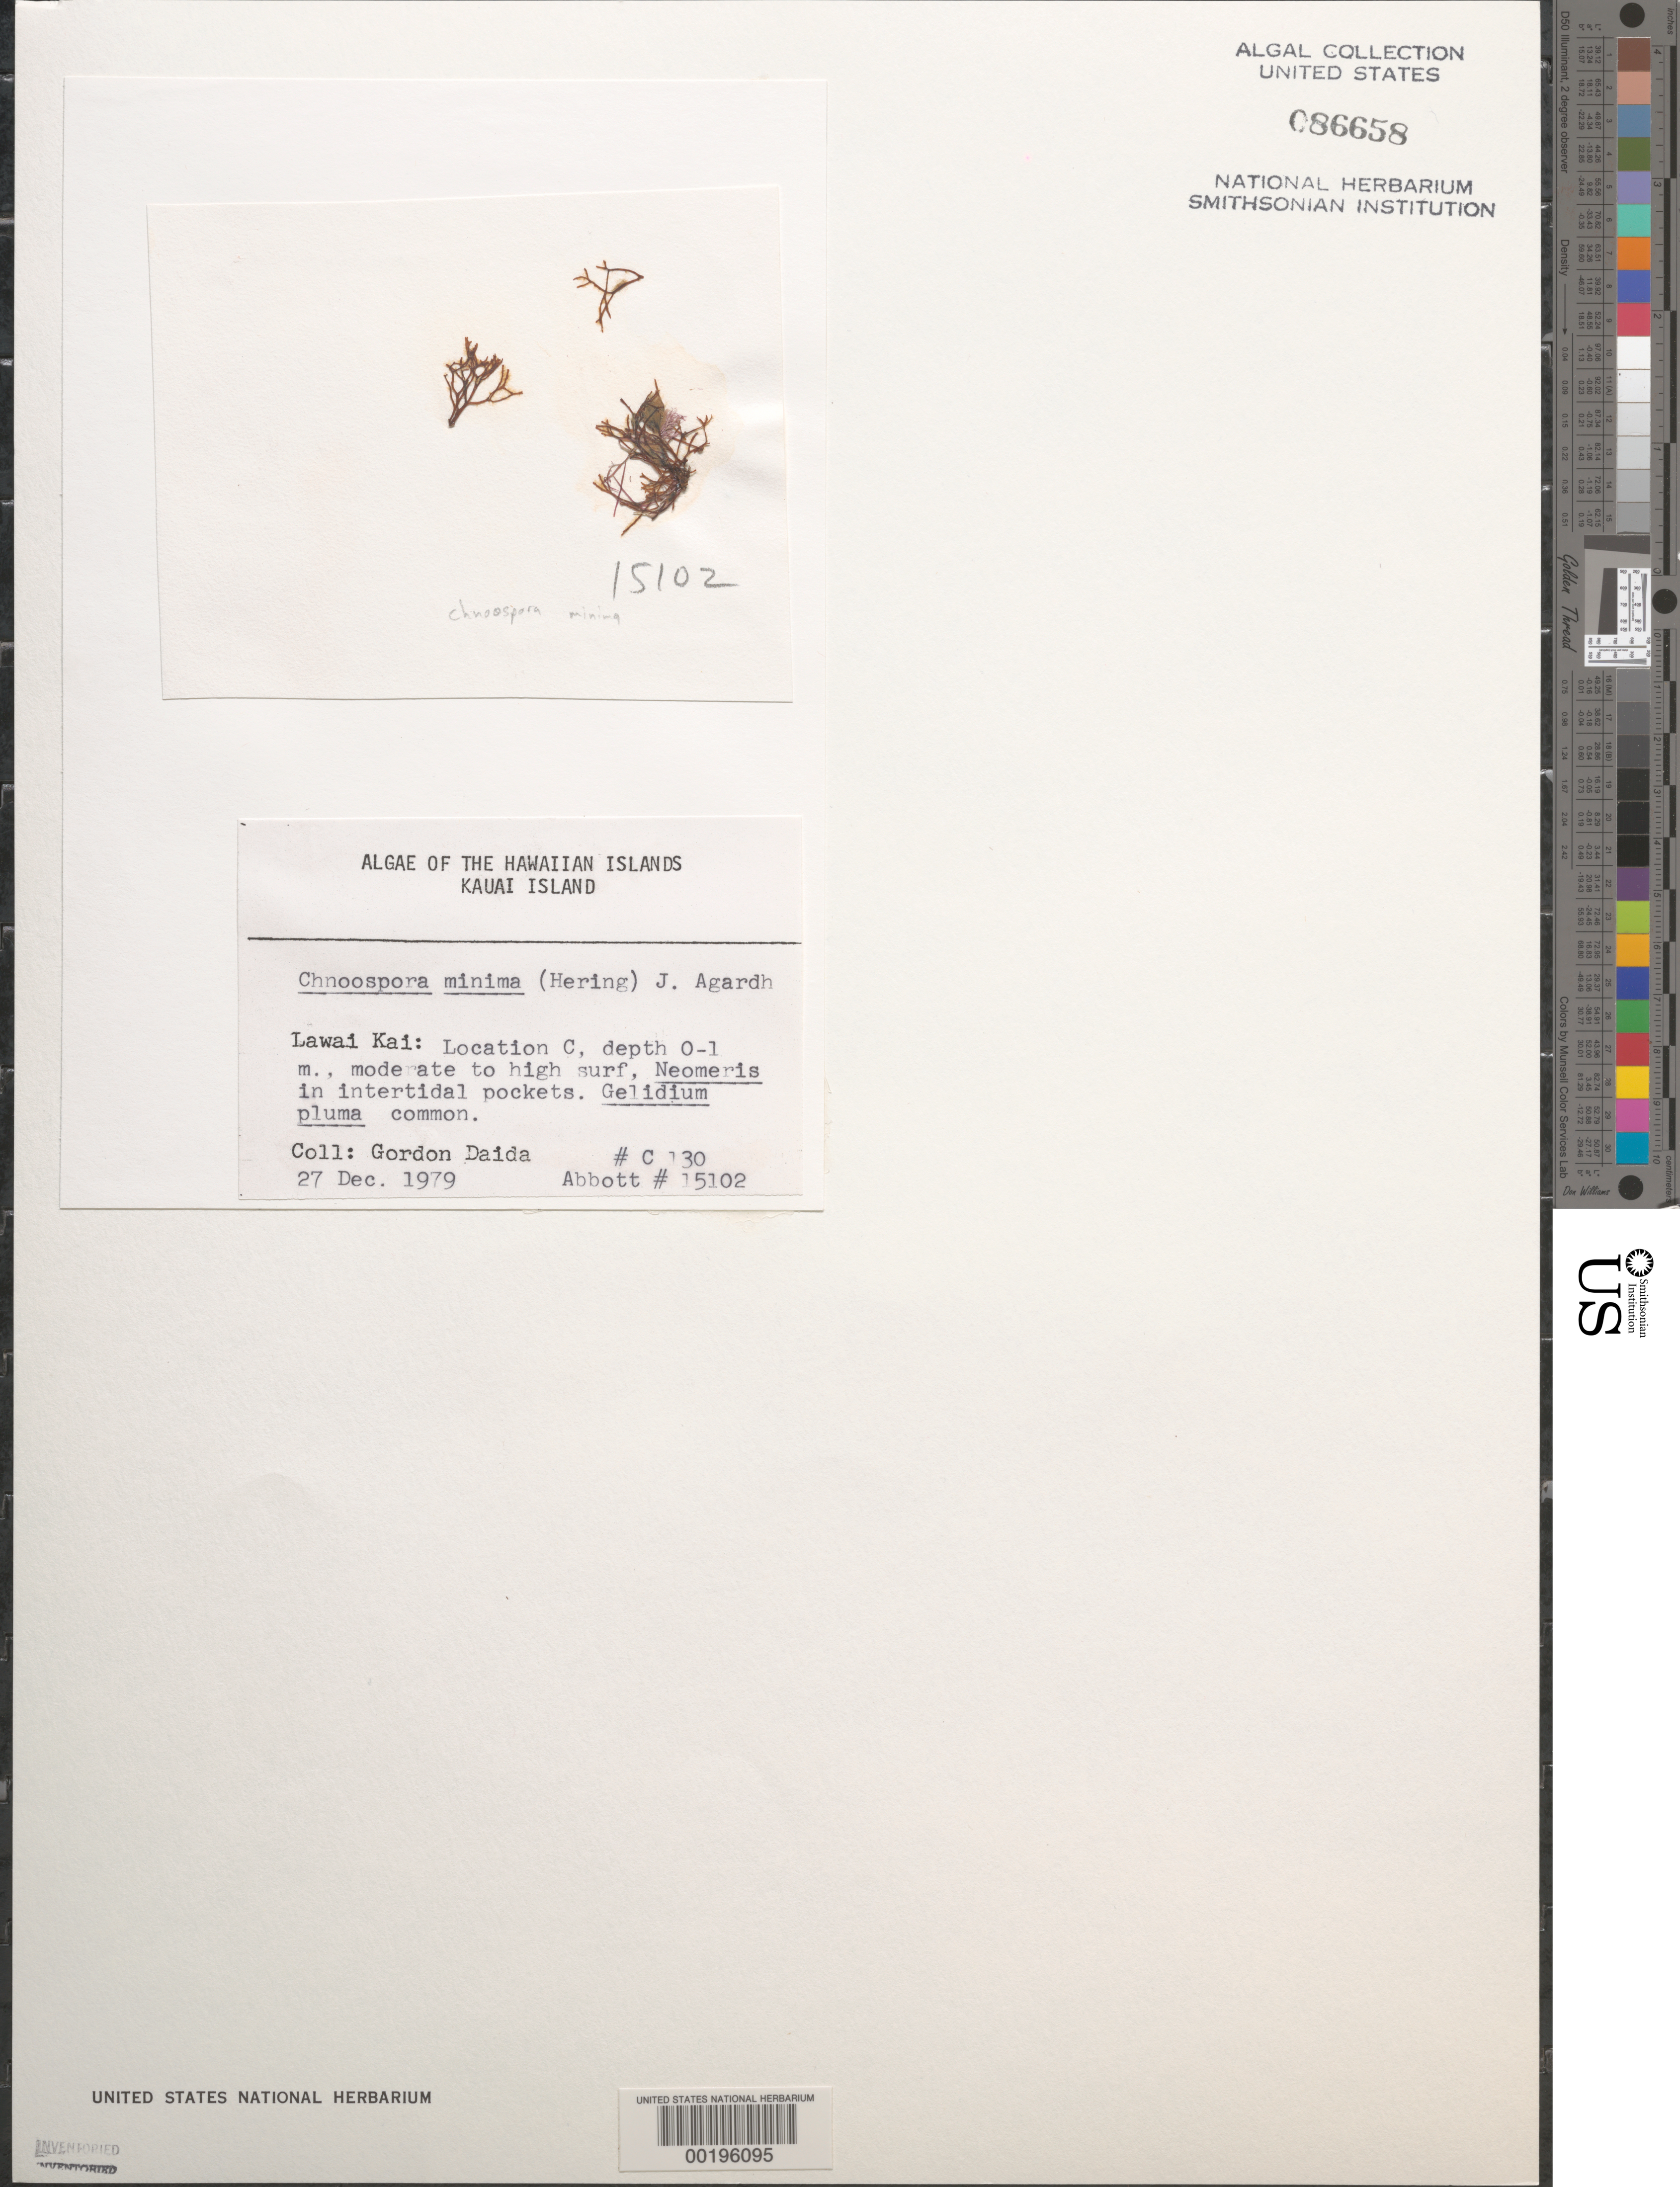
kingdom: Chromista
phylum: Ochrophyta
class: Phaeophyceae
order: Scytosiphonales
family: Scytosiphonaceae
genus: Chnoospora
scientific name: Chnoospora minima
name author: (Hering) Papenf.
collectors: G. Daida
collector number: C130 & IAA 15102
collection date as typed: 27 Dec 1979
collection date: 1979-12-27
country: United States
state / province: Hawaii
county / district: Kauai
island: Kaua'i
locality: Lawai Kai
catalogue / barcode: US 86658